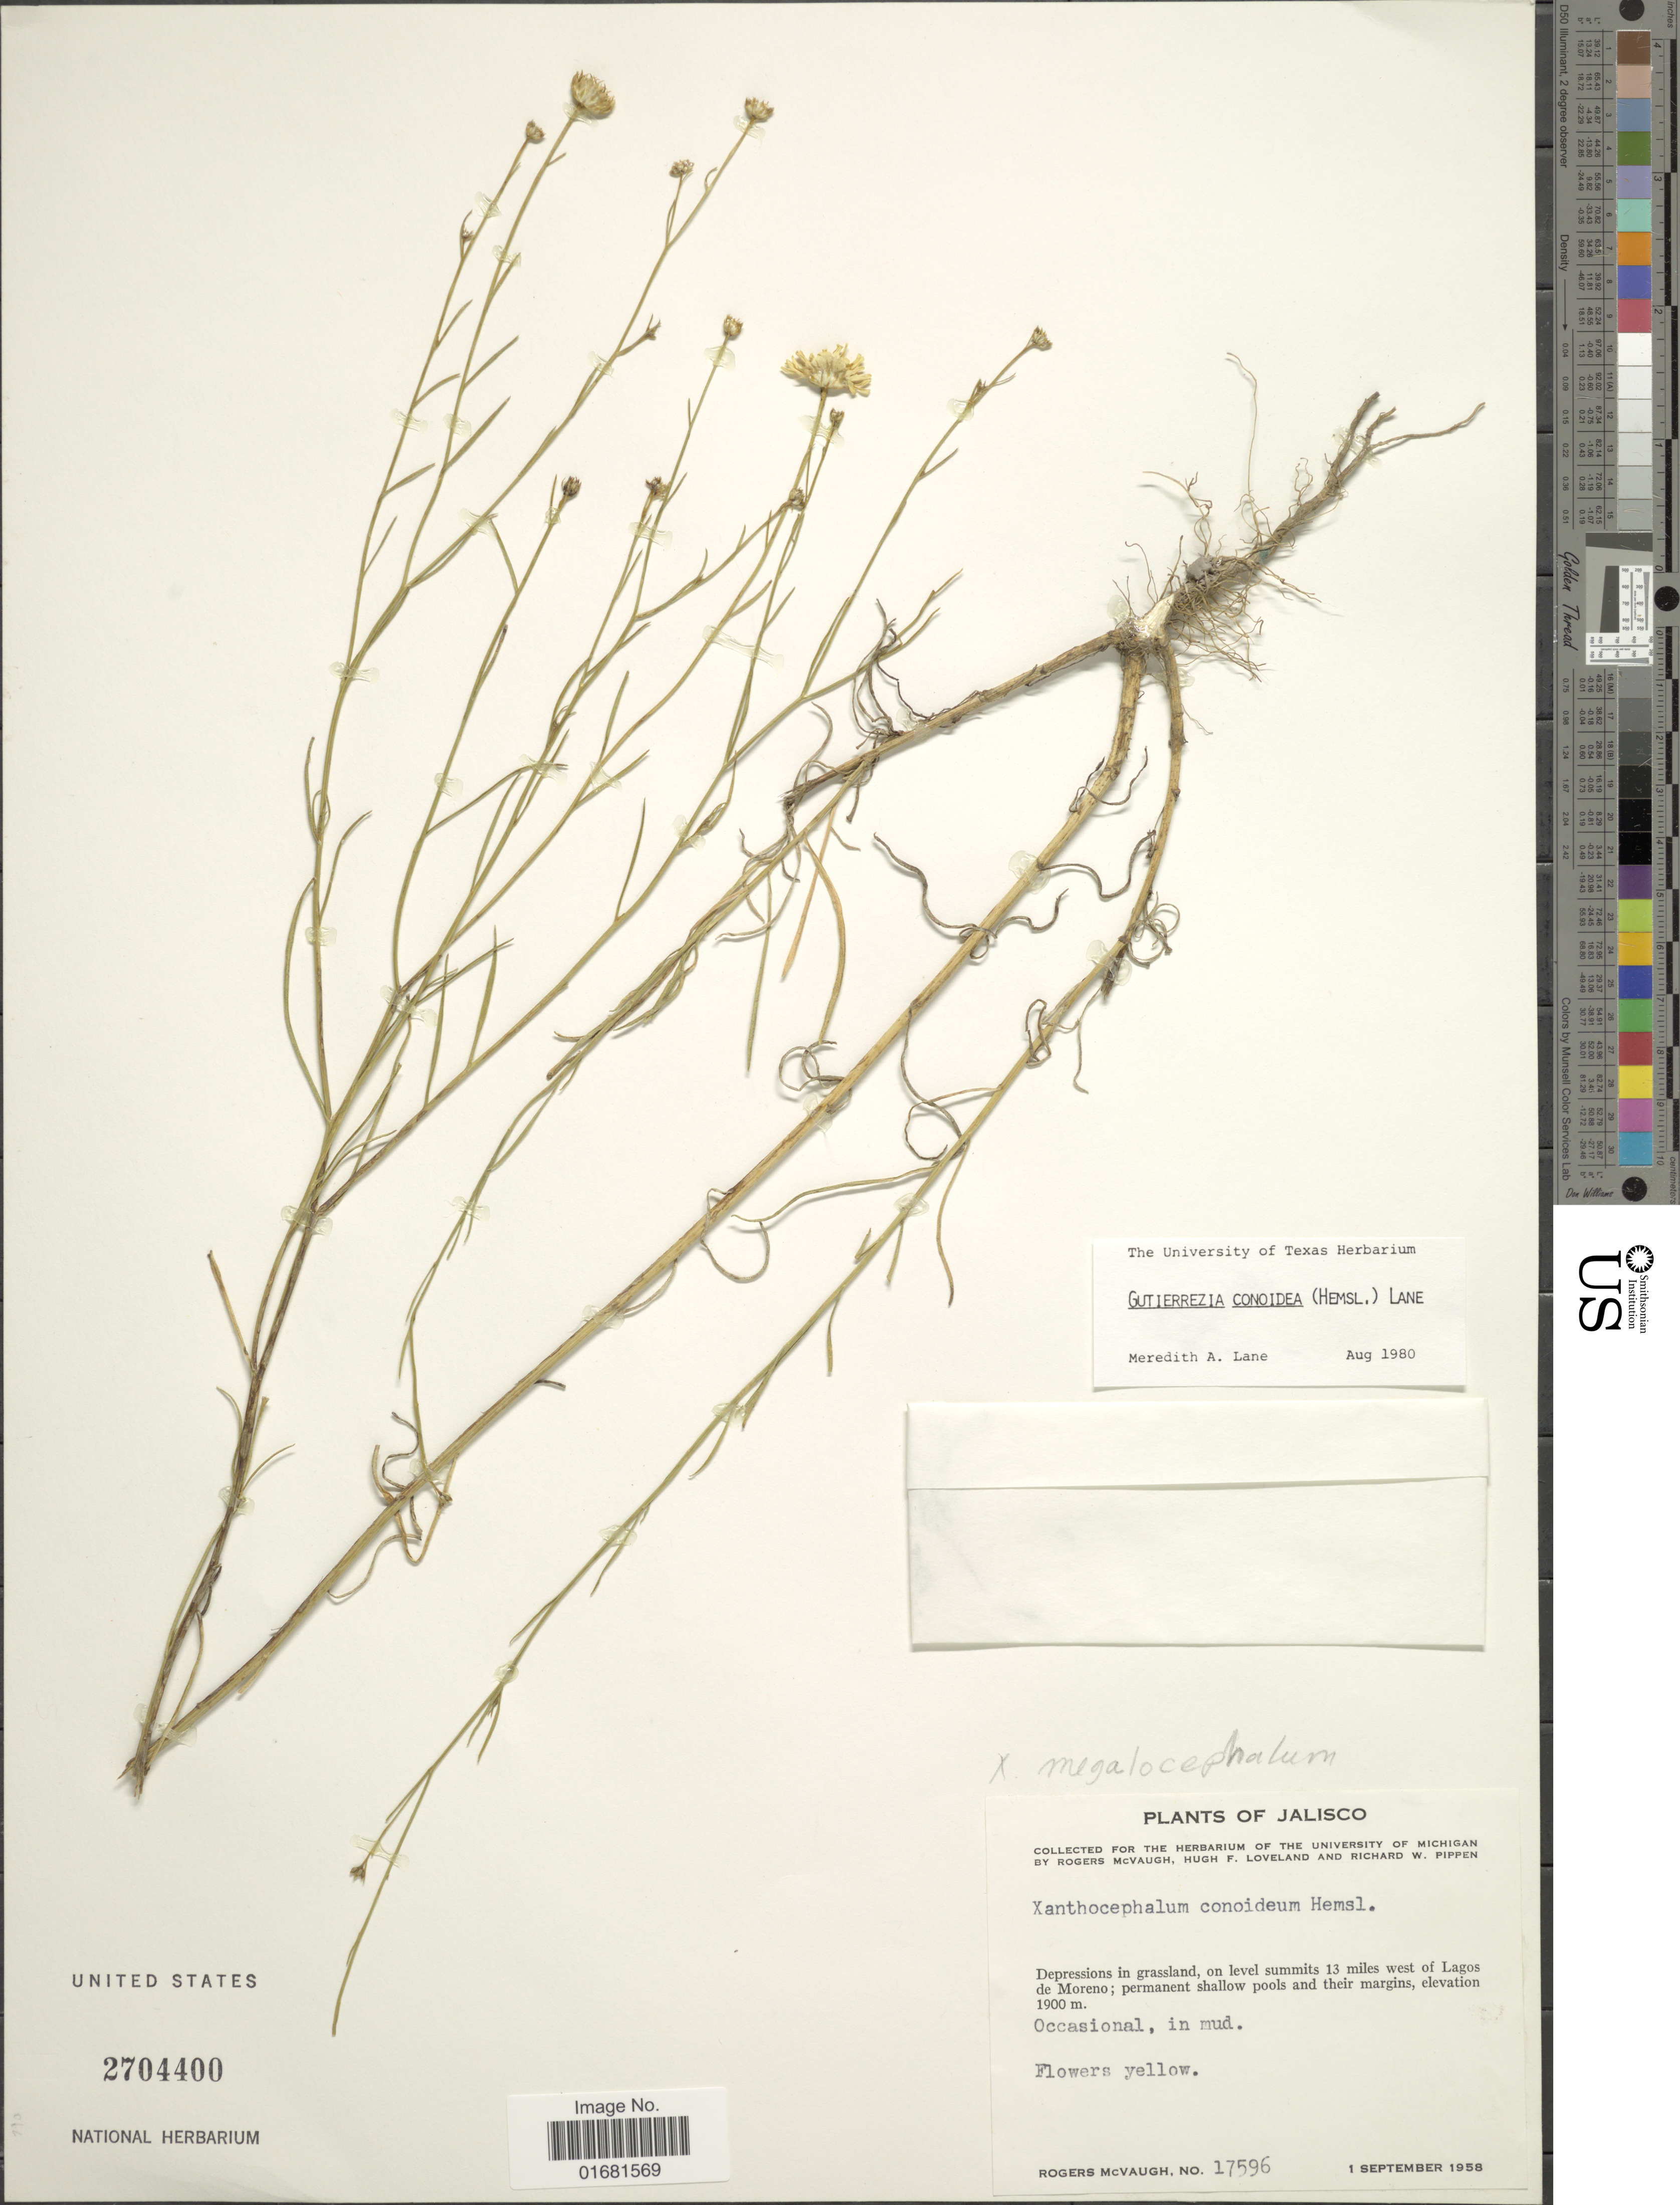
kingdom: Plantae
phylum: Tracheophyta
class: Magnoliopsida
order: Asterales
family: Asteraceae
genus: Gutierrezia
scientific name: Gutierrezia conoidea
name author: (Hemsl.) M.A. Lane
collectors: R. McVaugh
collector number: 17596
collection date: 1958-09-01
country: Mexico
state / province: Jalisco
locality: Jalisco. Depressions in grassland, on level summits 13 miles west of Lagos de Moreno;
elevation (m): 1900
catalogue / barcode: US 2704400